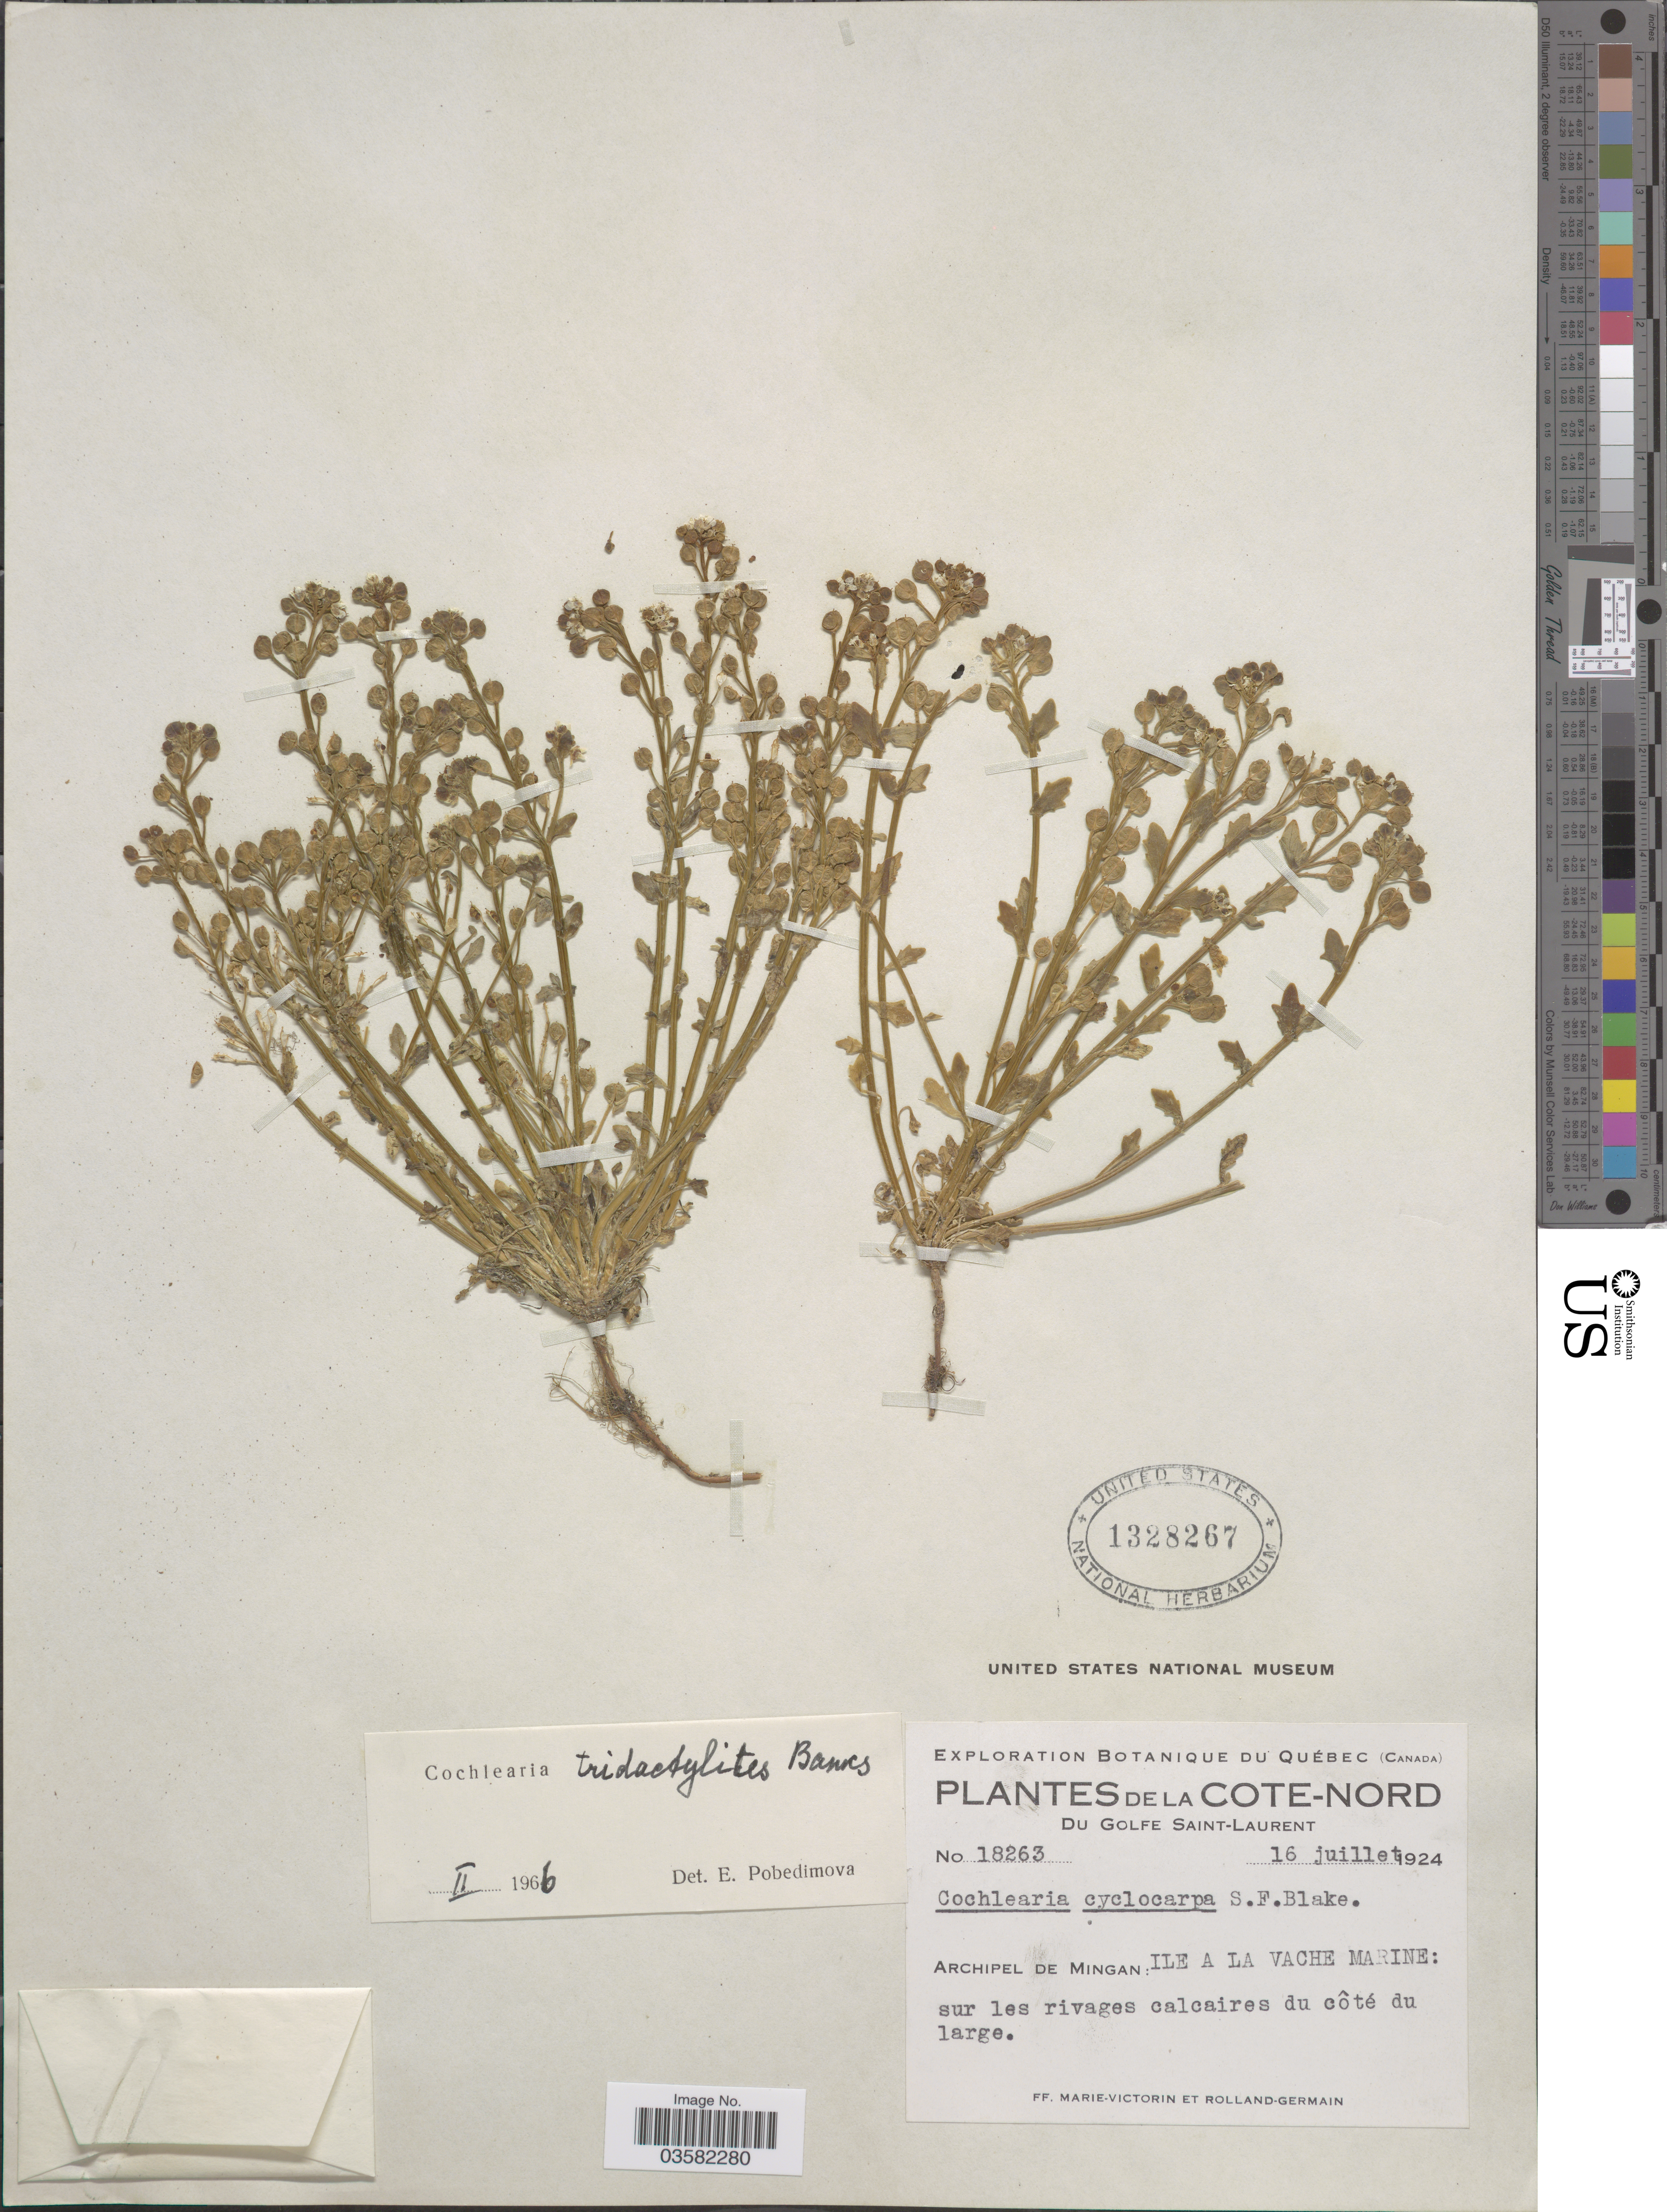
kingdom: Plantae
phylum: Tracheophyta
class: Magnoliopsida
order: Brassicales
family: Brassicaceae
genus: Cochlearia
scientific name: Cochlearia tridactylites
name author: Banks ex DC.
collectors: F. Marie-Victorin & Rolland-Germain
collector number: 18263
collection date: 1924-07-16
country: Canada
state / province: Quebec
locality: La Cote-Nord. Du Golfe Saint-Laurent. Archipel de Mingan: Ile a La Vache Marine.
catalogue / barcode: US 1328267